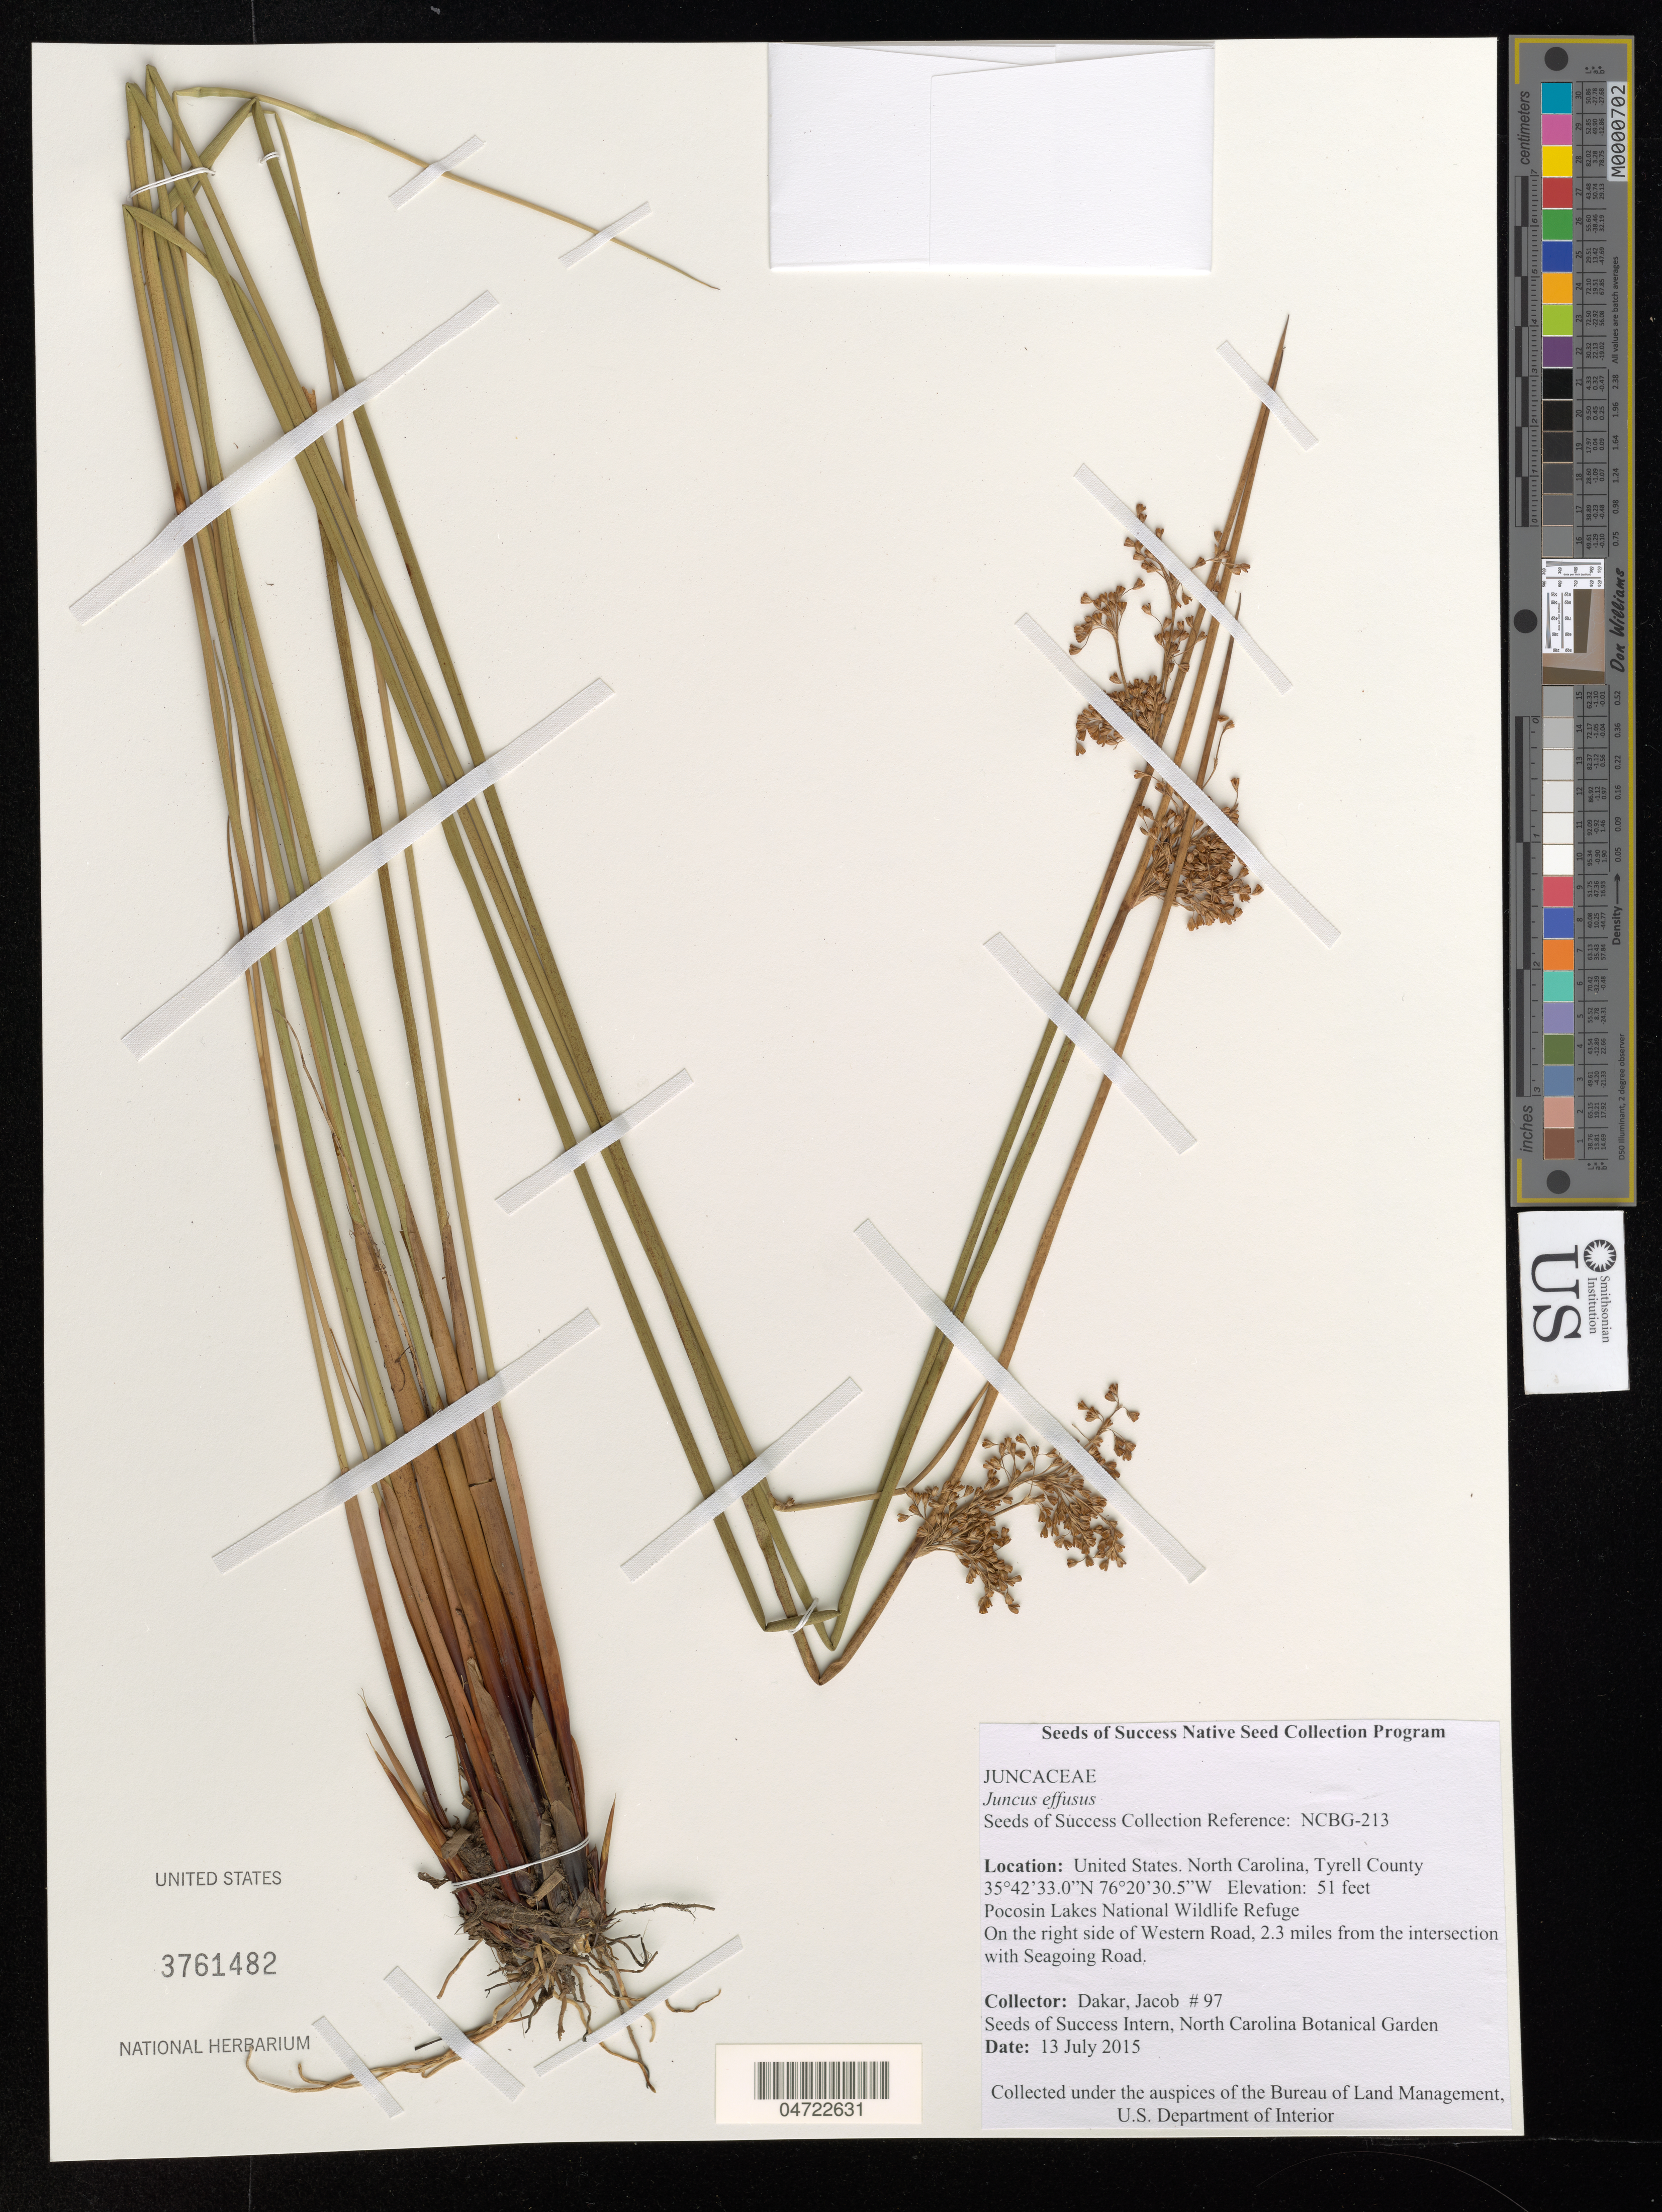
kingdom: Plantae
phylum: Tracheophyta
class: Liliopsida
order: Poales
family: Juncaceae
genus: Juncus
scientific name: Juncus effusus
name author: L.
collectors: J. Dakar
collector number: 97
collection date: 2015-07-13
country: United States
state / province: North Carolina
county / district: Tyrell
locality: Tyrell County. Pocosin Lakes National Wildlife Refuge. On the right side of Western Road, 2.3 miles from the intersection with Seagoing Road.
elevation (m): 16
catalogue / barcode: US 3761482